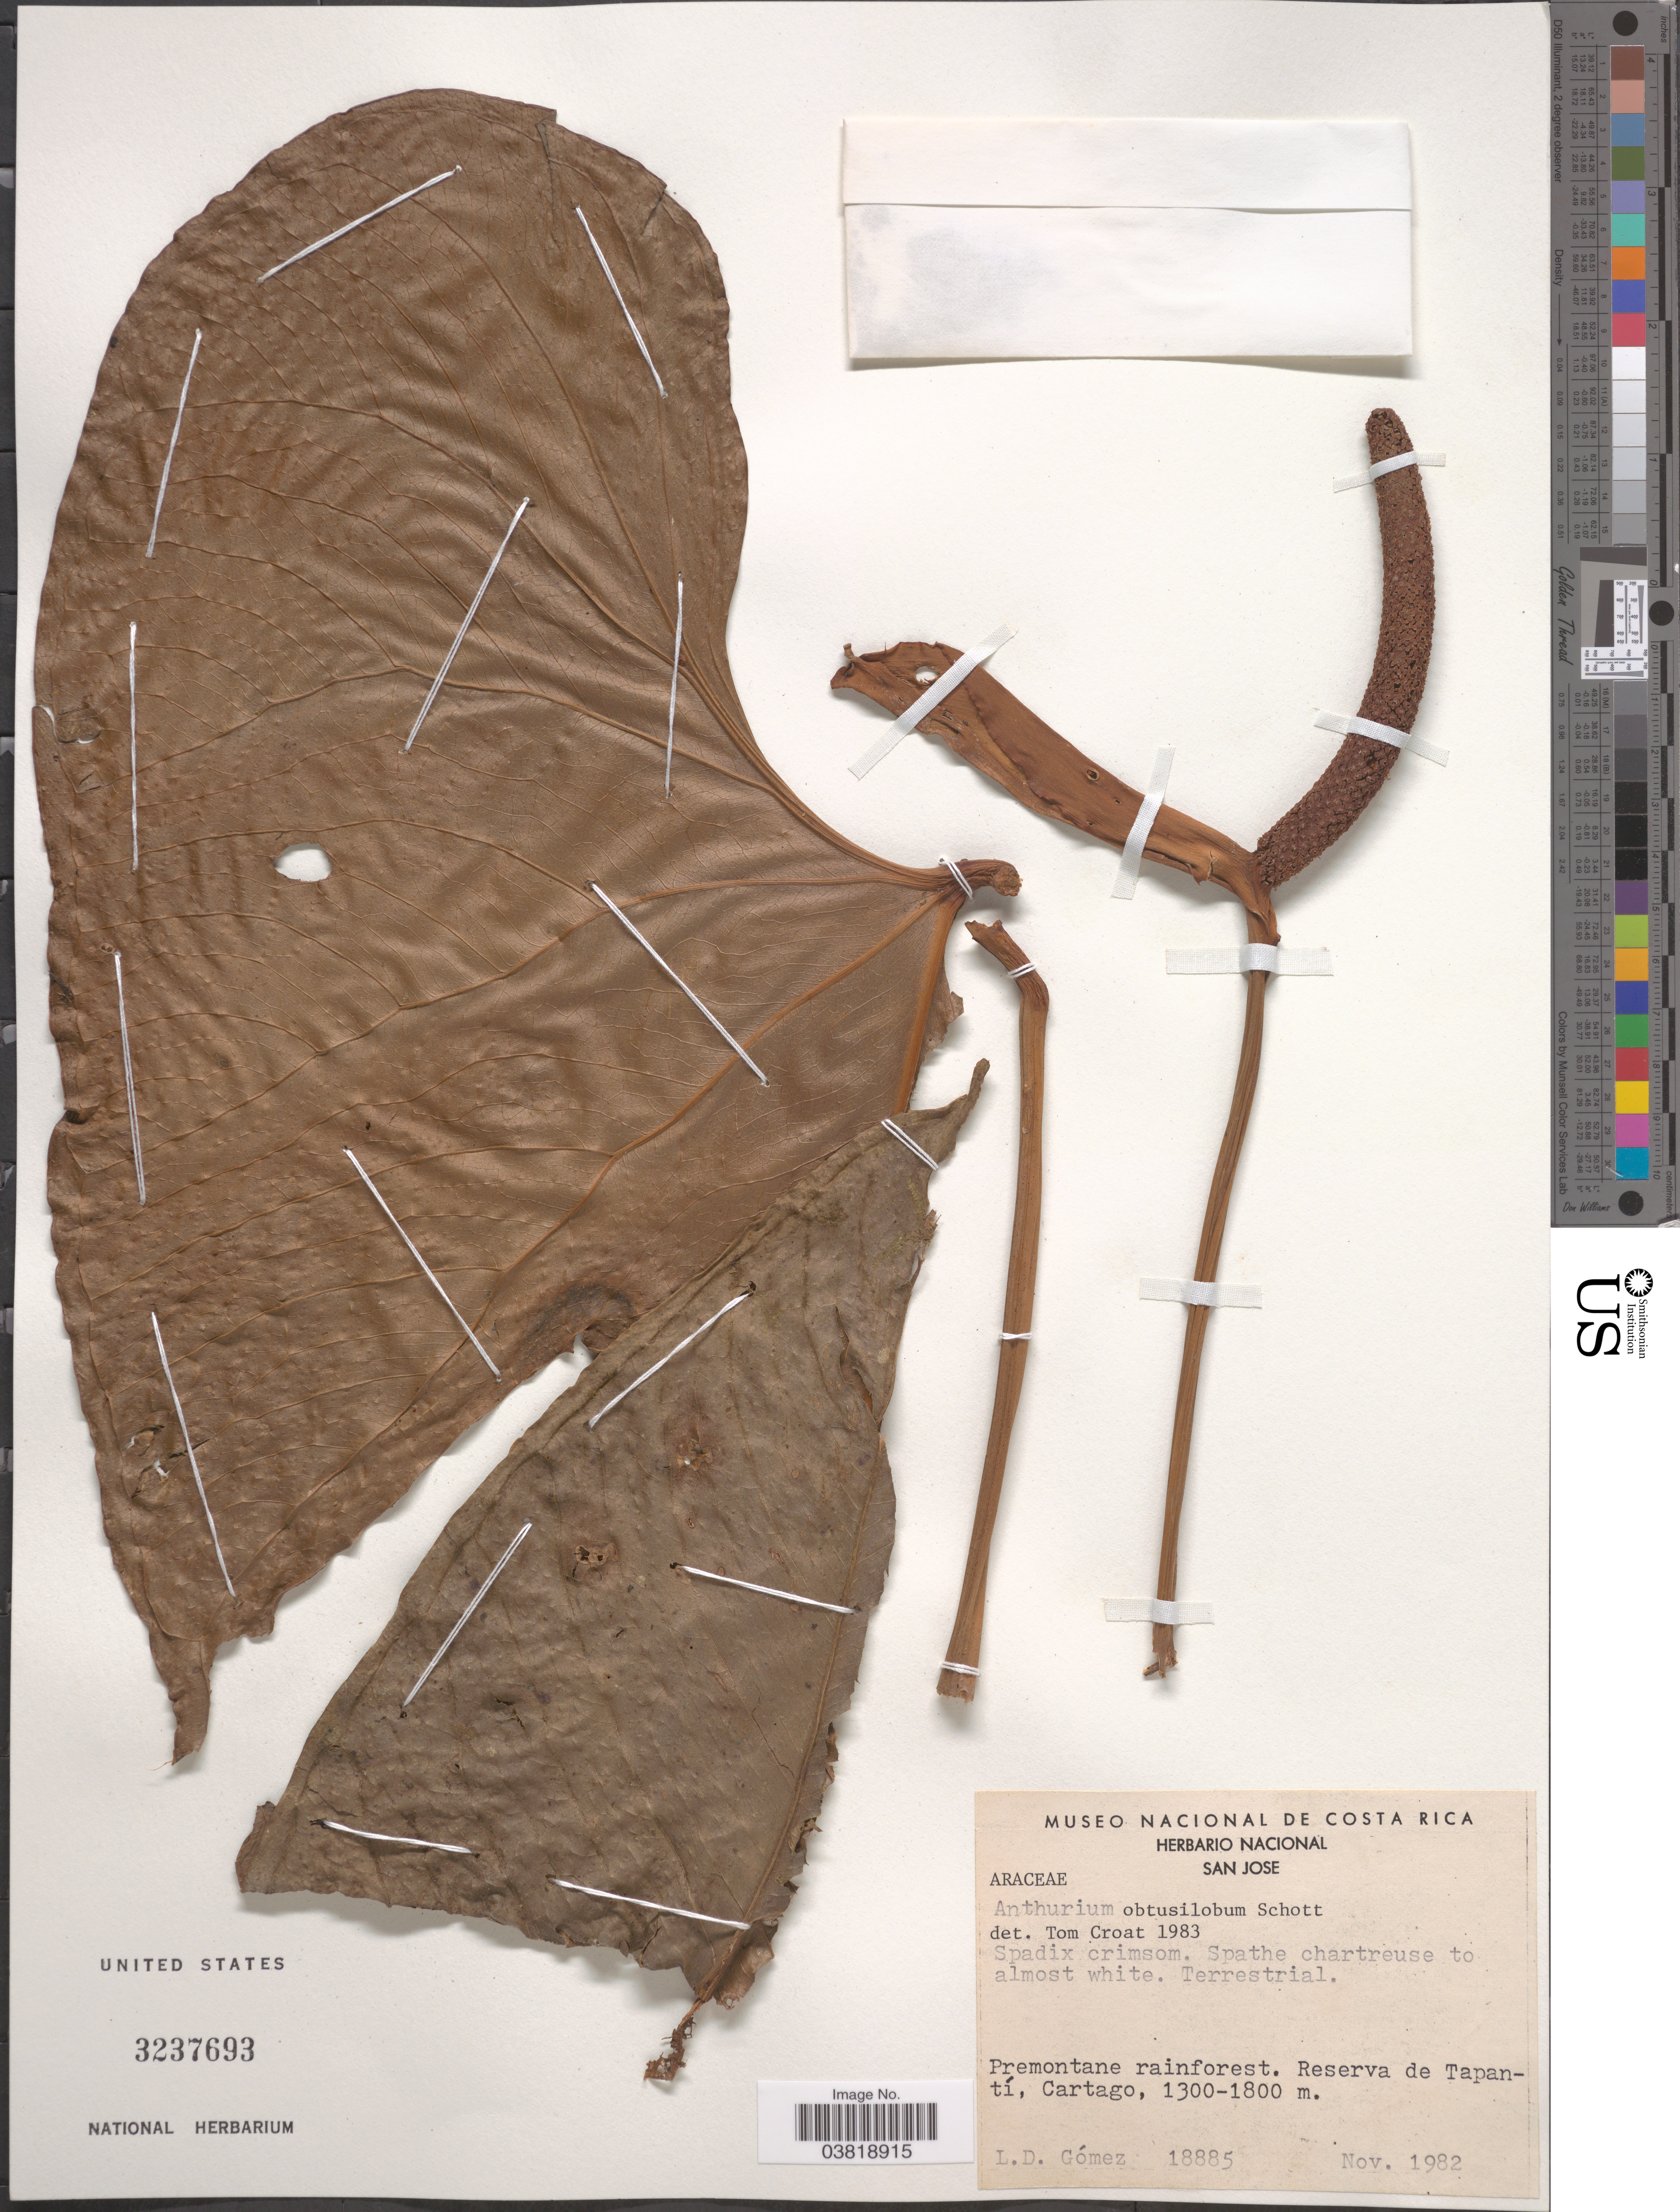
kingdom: Plantae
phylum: Tracheophyta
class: Liliopsida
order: Alismatales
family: Araceae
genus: Anthurium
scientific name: Anthurium obtusilobum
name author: Schott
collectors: L. D. Gómez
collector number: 18885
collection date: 1982-11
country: Costa Rica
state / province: Cartago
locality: Reserva de Tapantí.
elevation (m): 1300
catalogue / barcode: US 3237693